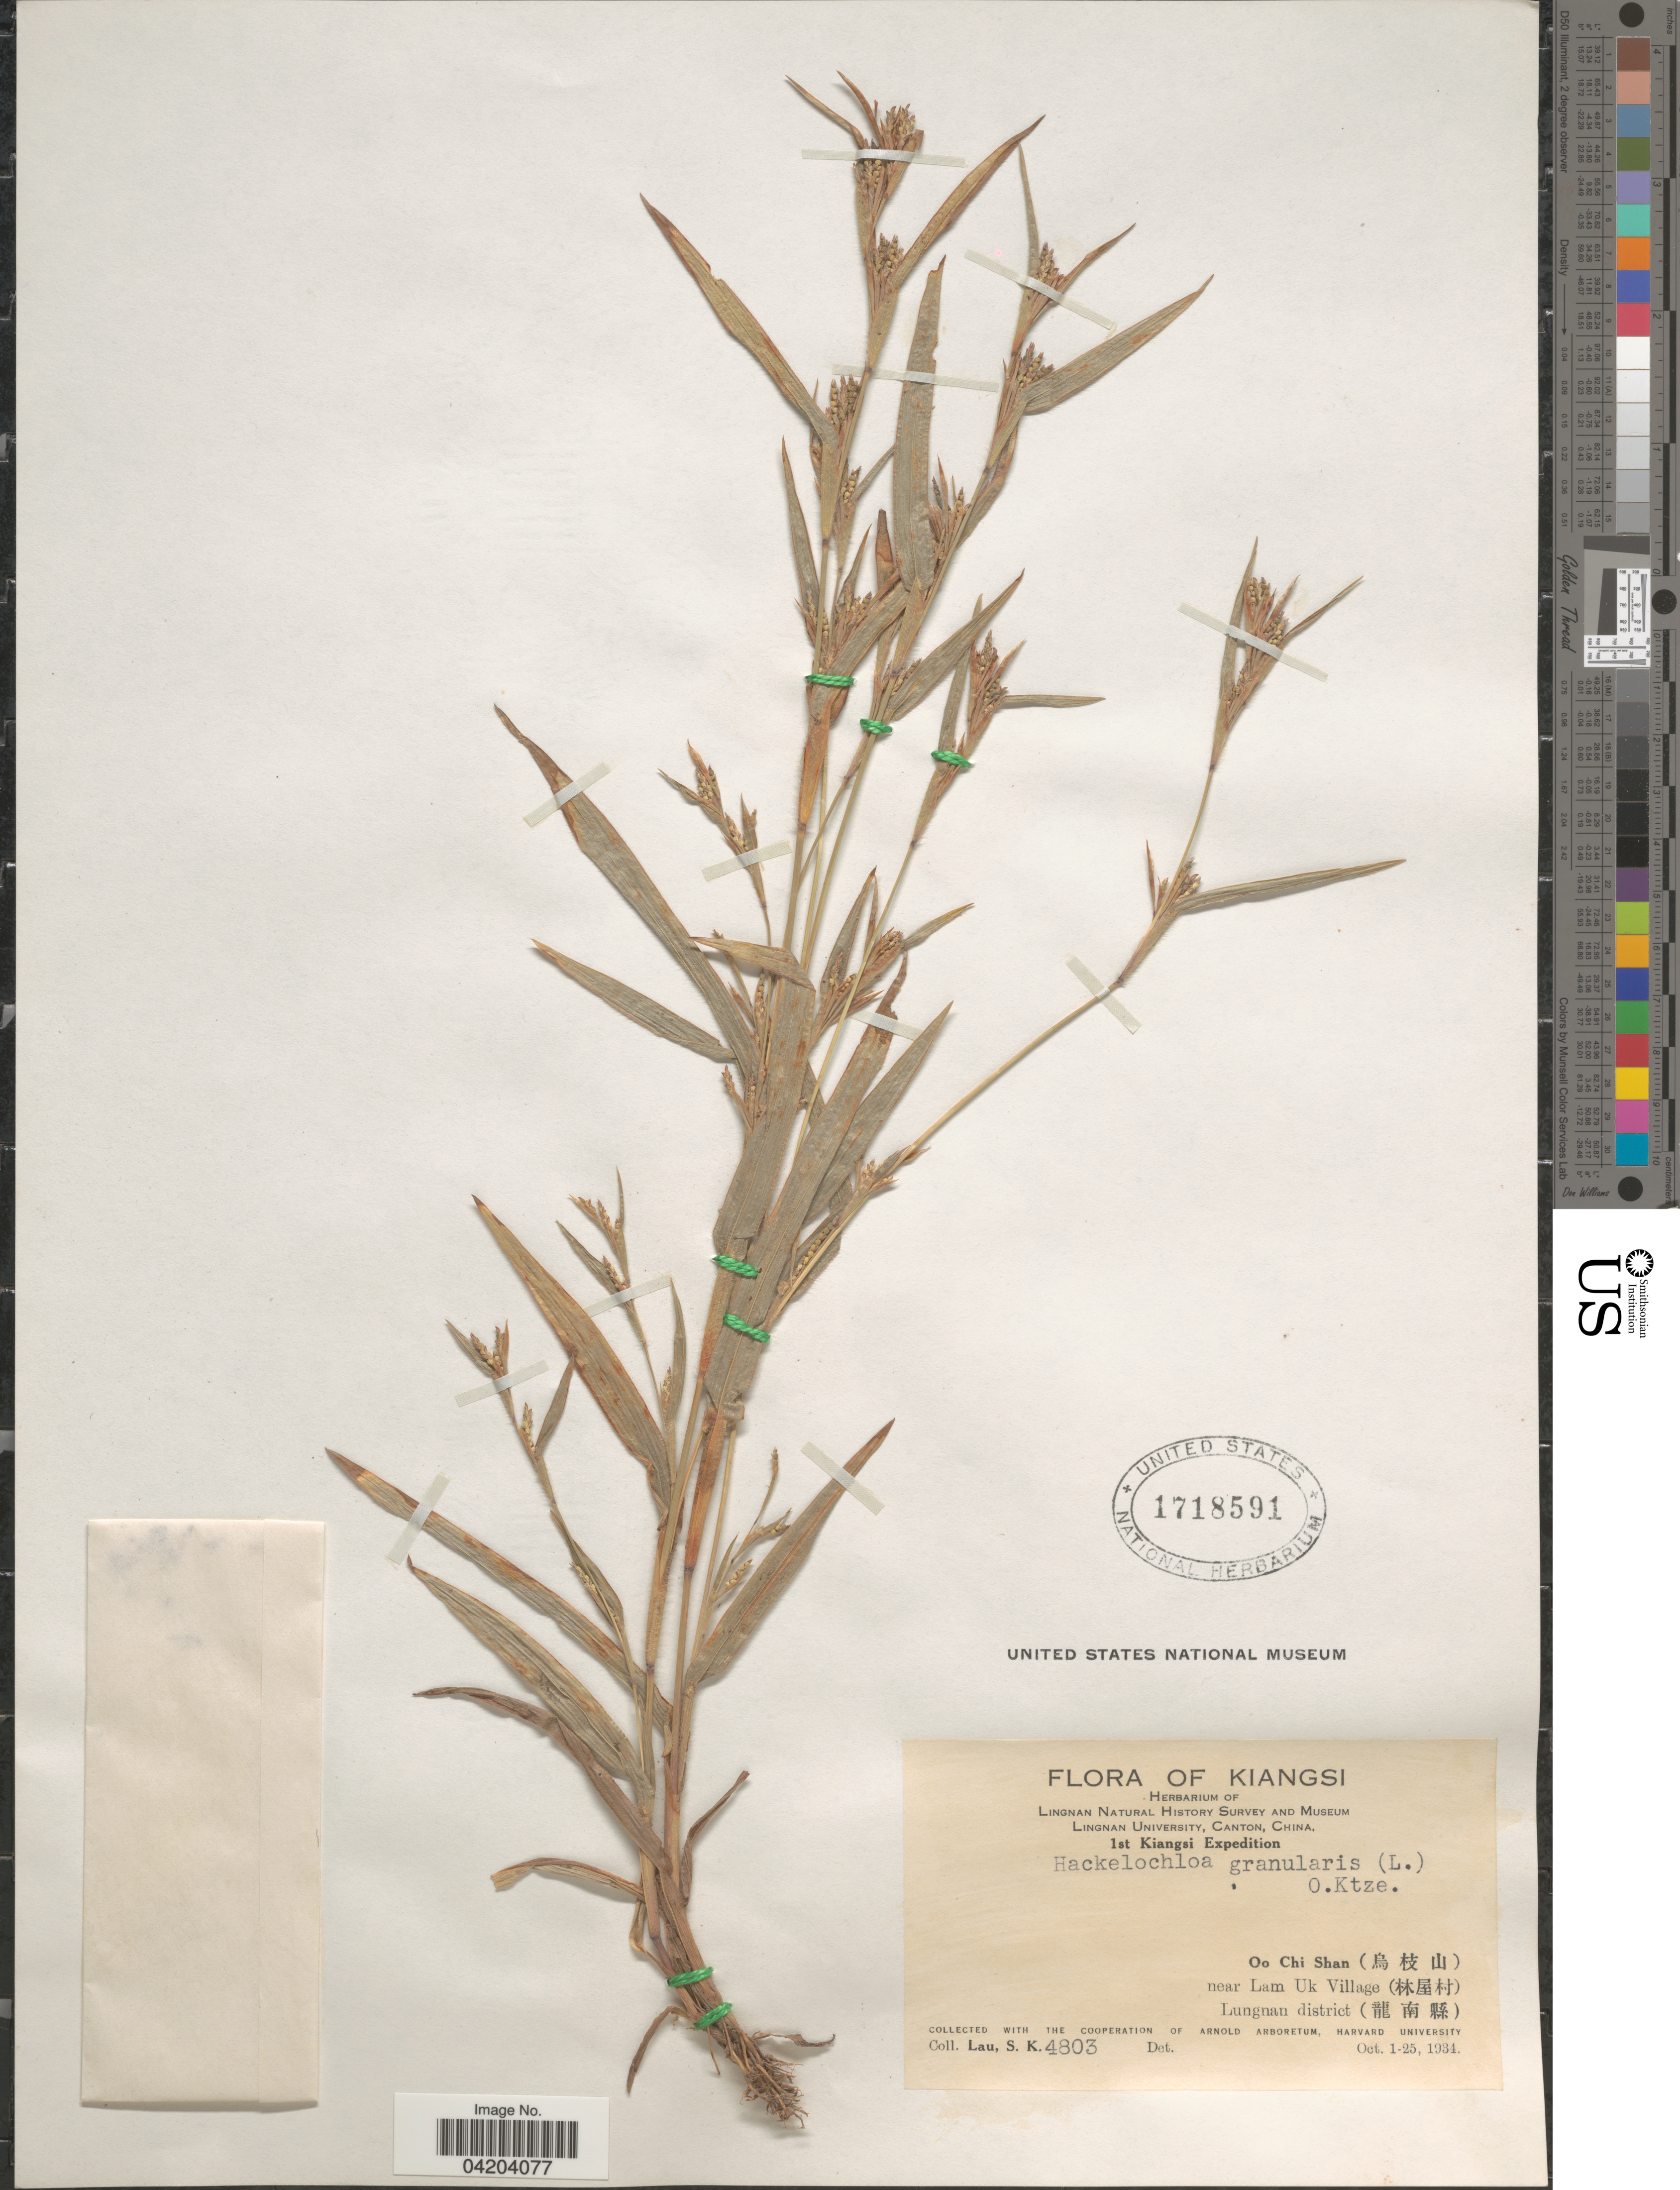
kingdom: Plantae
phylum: Tracheophyta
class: Liliopsida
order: Poales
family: Poaceae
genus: Mnesithea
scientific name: Mnesithea granularis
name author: (L.) de Koning & Sosef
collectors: S. K. Lau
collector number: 4803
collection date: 1934-10-01/1934-10-25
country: China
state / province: Jiangxi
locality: Kiangsi. 1st Kiangsi Expedition. Oo Chi Shan (X) near Lam Uk Village (X). Lungnan district (X).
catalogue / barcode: US 1718591